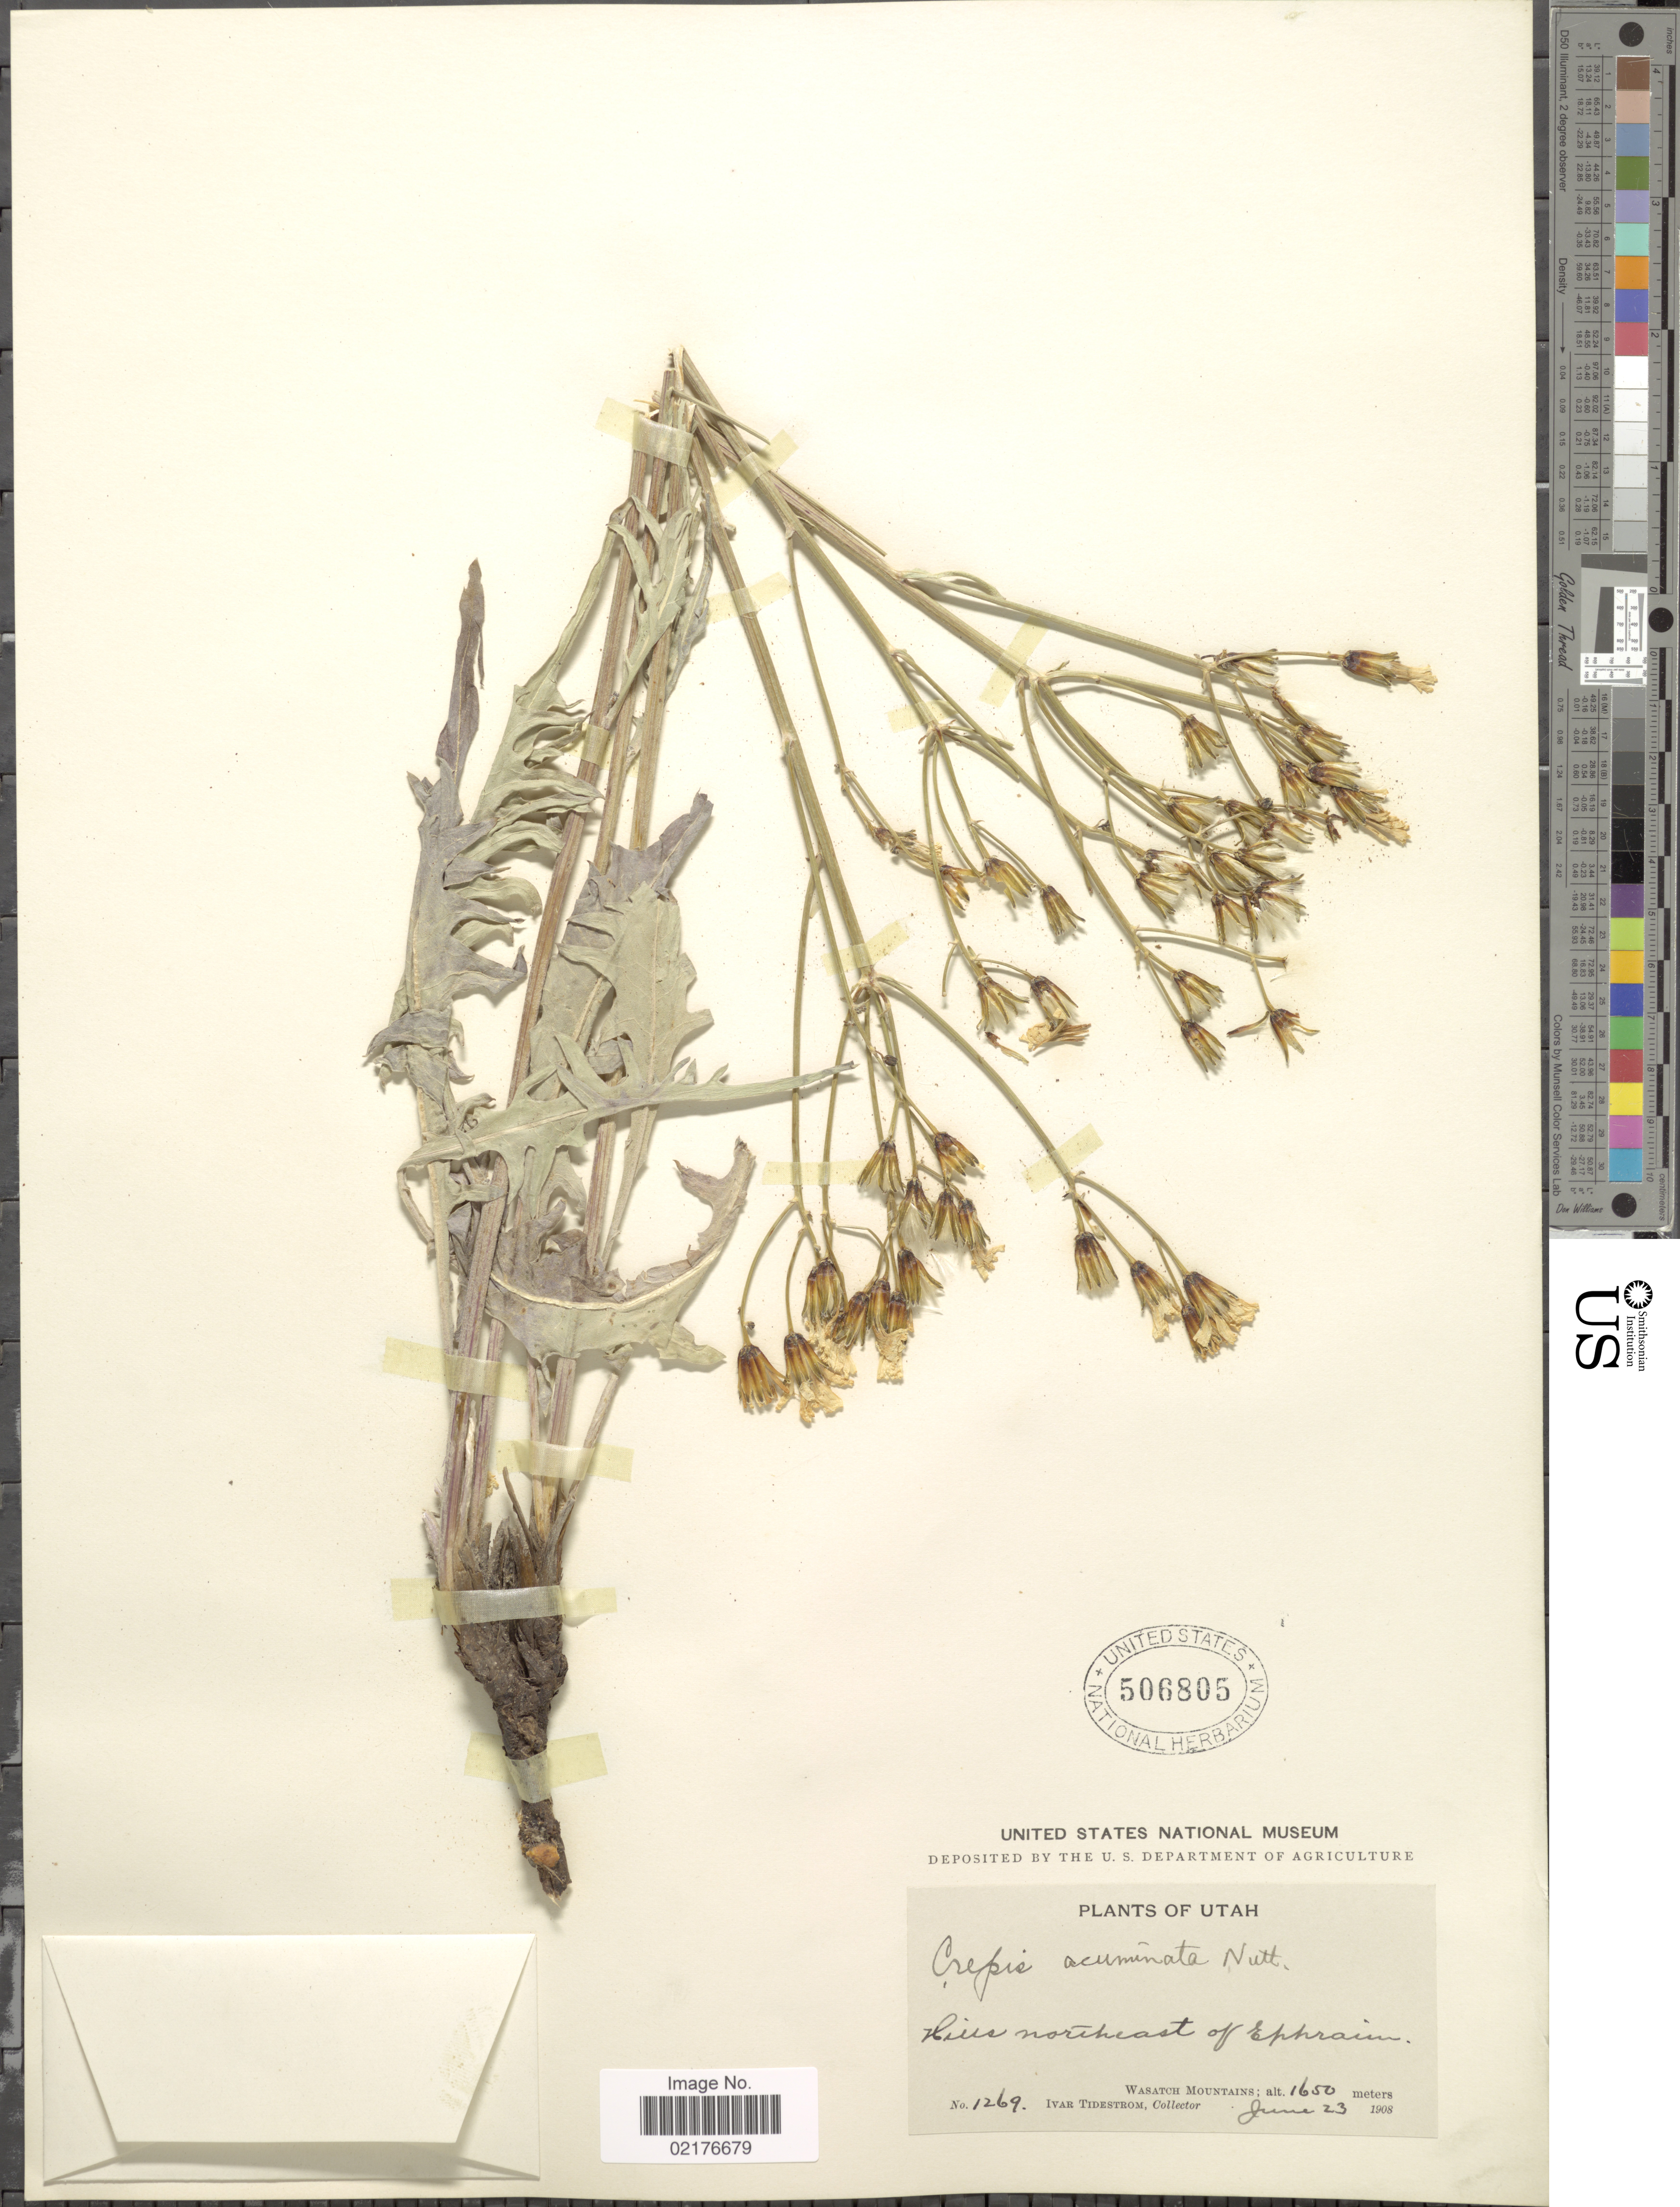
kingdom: Plantae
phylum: Tracheophyta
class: Magnoliopsida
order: Asterales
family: Asteraceae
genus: Crepis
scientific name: Crepis acuminata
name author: Nutt.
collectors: I. F. Tidestrom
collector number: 1269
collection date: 1908-06-23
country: United States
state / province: Utah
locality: Hills northeast of Ephraim, Wasatch Mountains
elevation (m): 1650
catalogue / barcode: US 506805